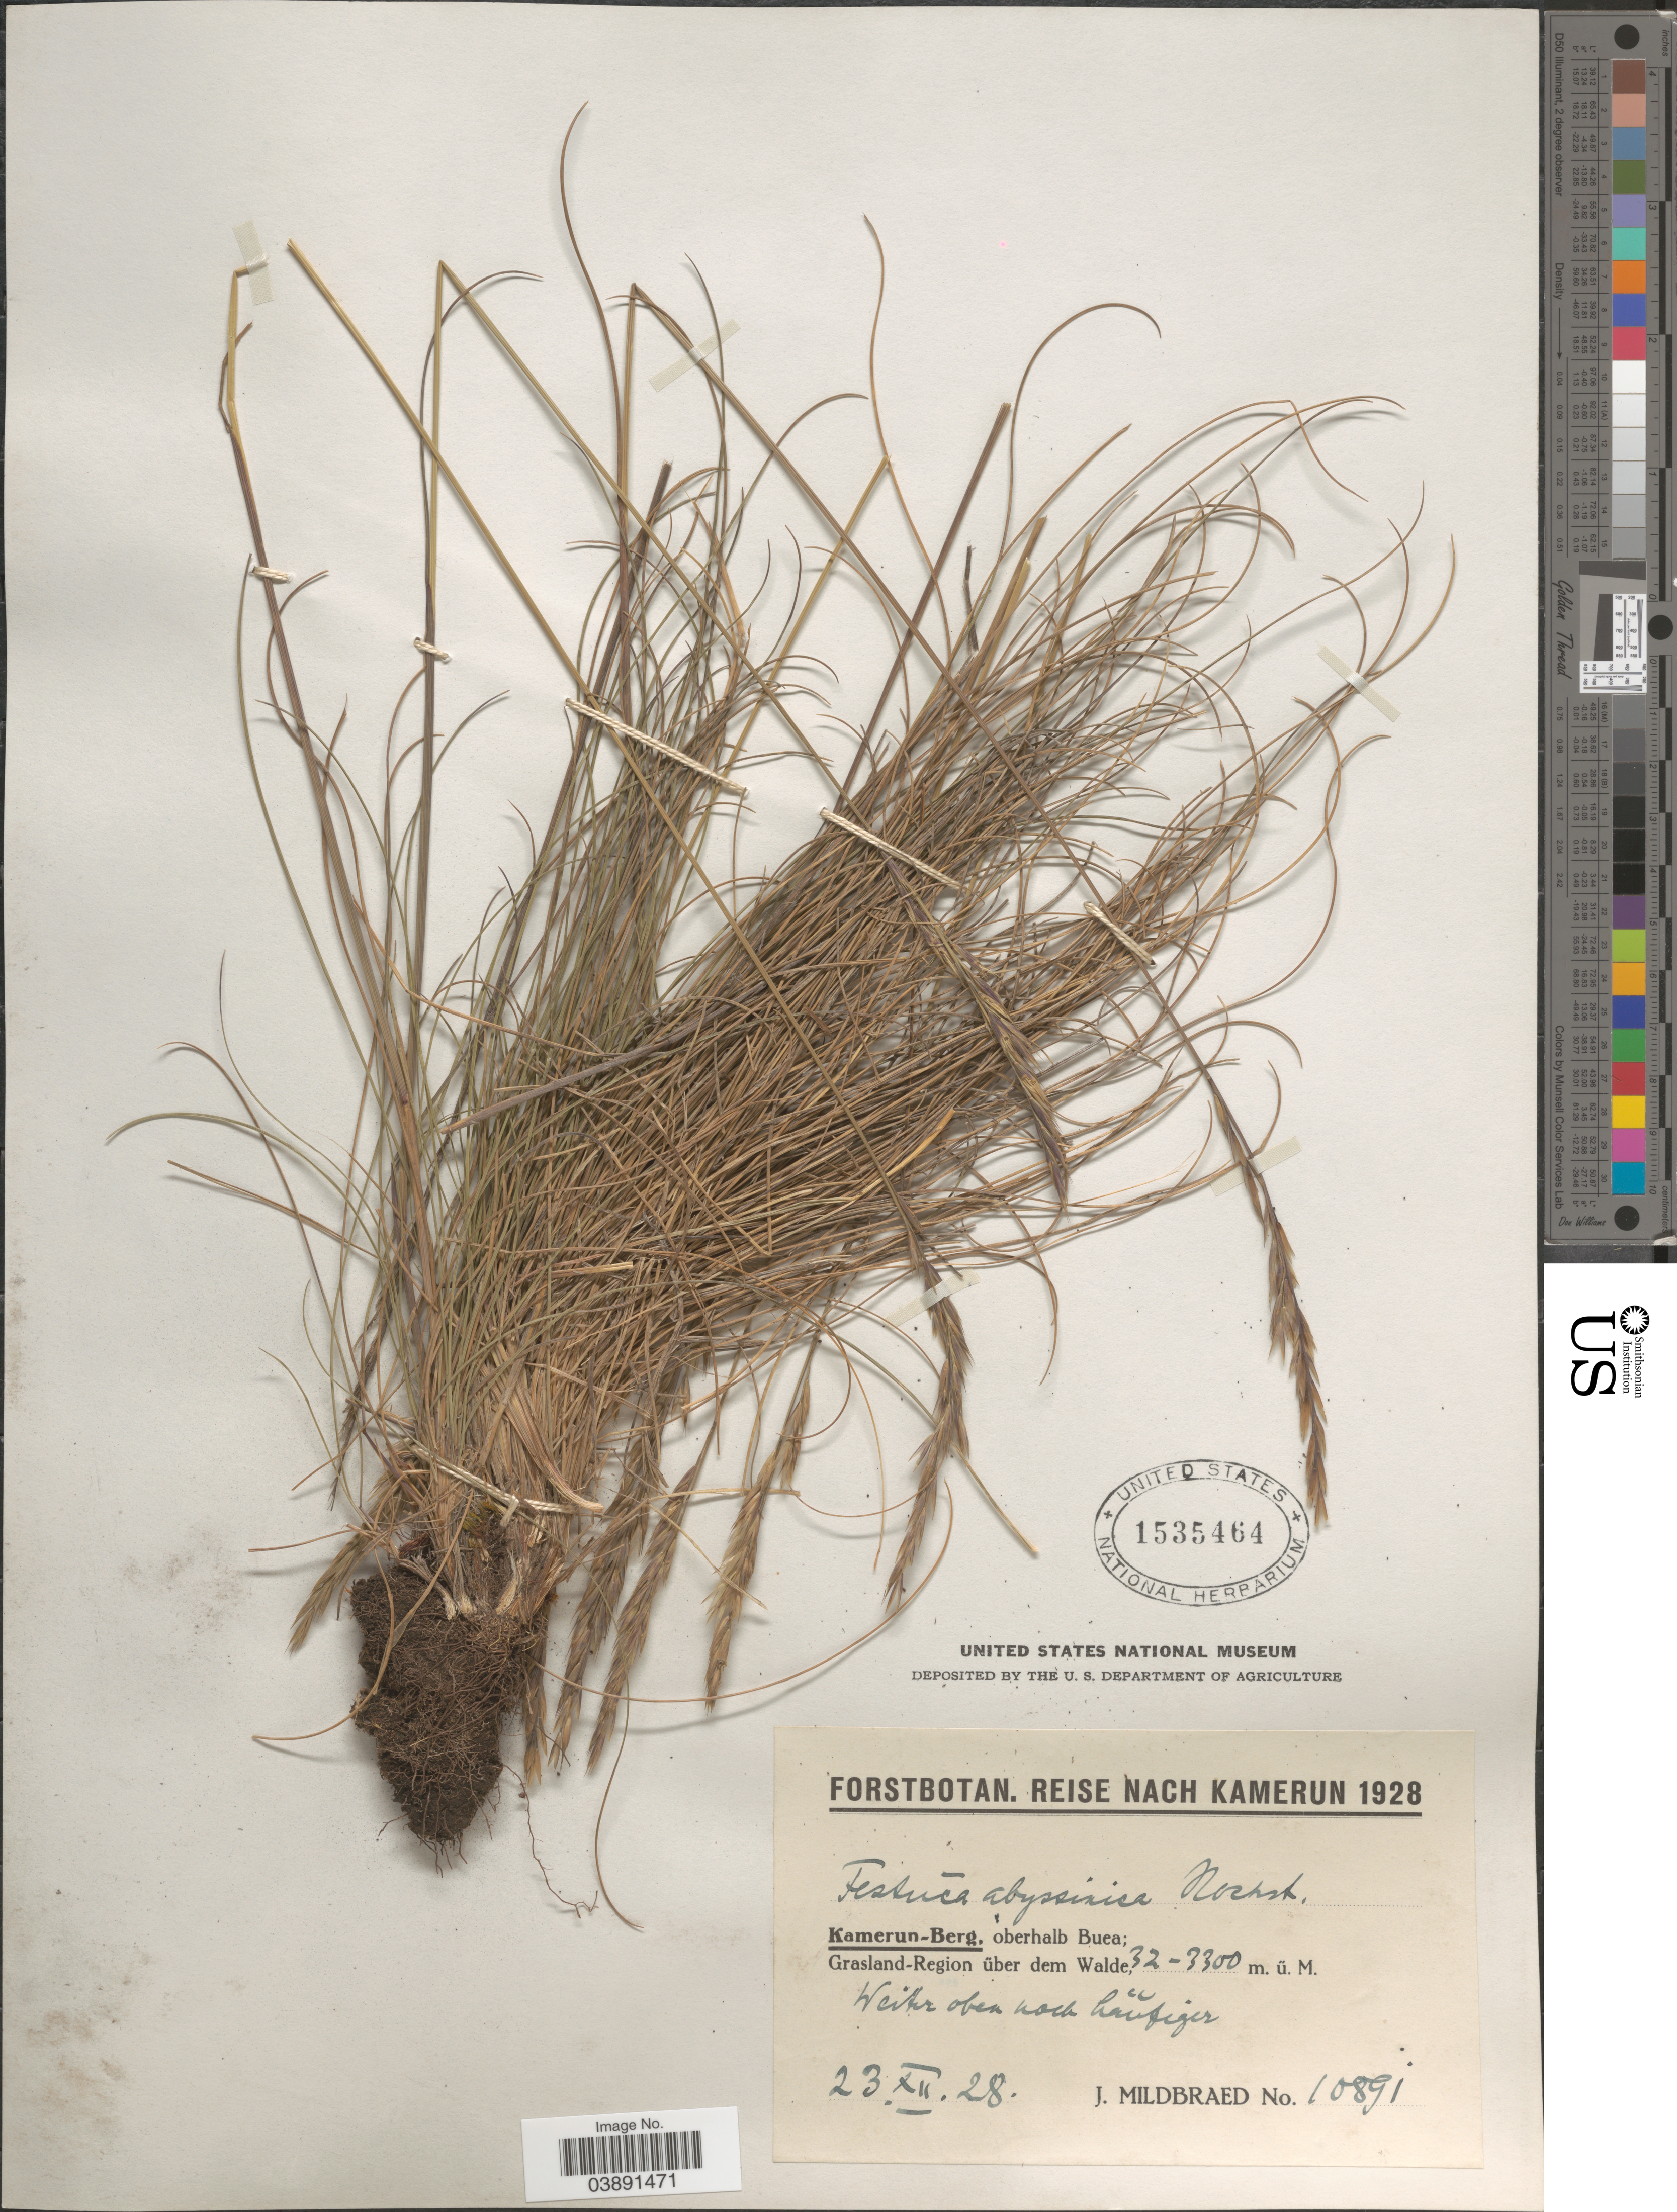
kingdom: Plantae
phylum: Tracheophyta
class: Liliopsida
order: Poales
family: Poaceae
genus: Festuca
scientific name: Festuca abyssinica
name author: Hochst. ex A. Rich.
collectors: J. Mildbraed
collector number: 1089i*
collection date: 1928-12-23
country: Cameroon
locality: Kamerun. Kamerun-Berg. oberhalb Buea; Grasland-Region über dem Walde. Weihr oben nach haŭfiger.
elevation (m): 3200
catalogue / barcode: US 1535464